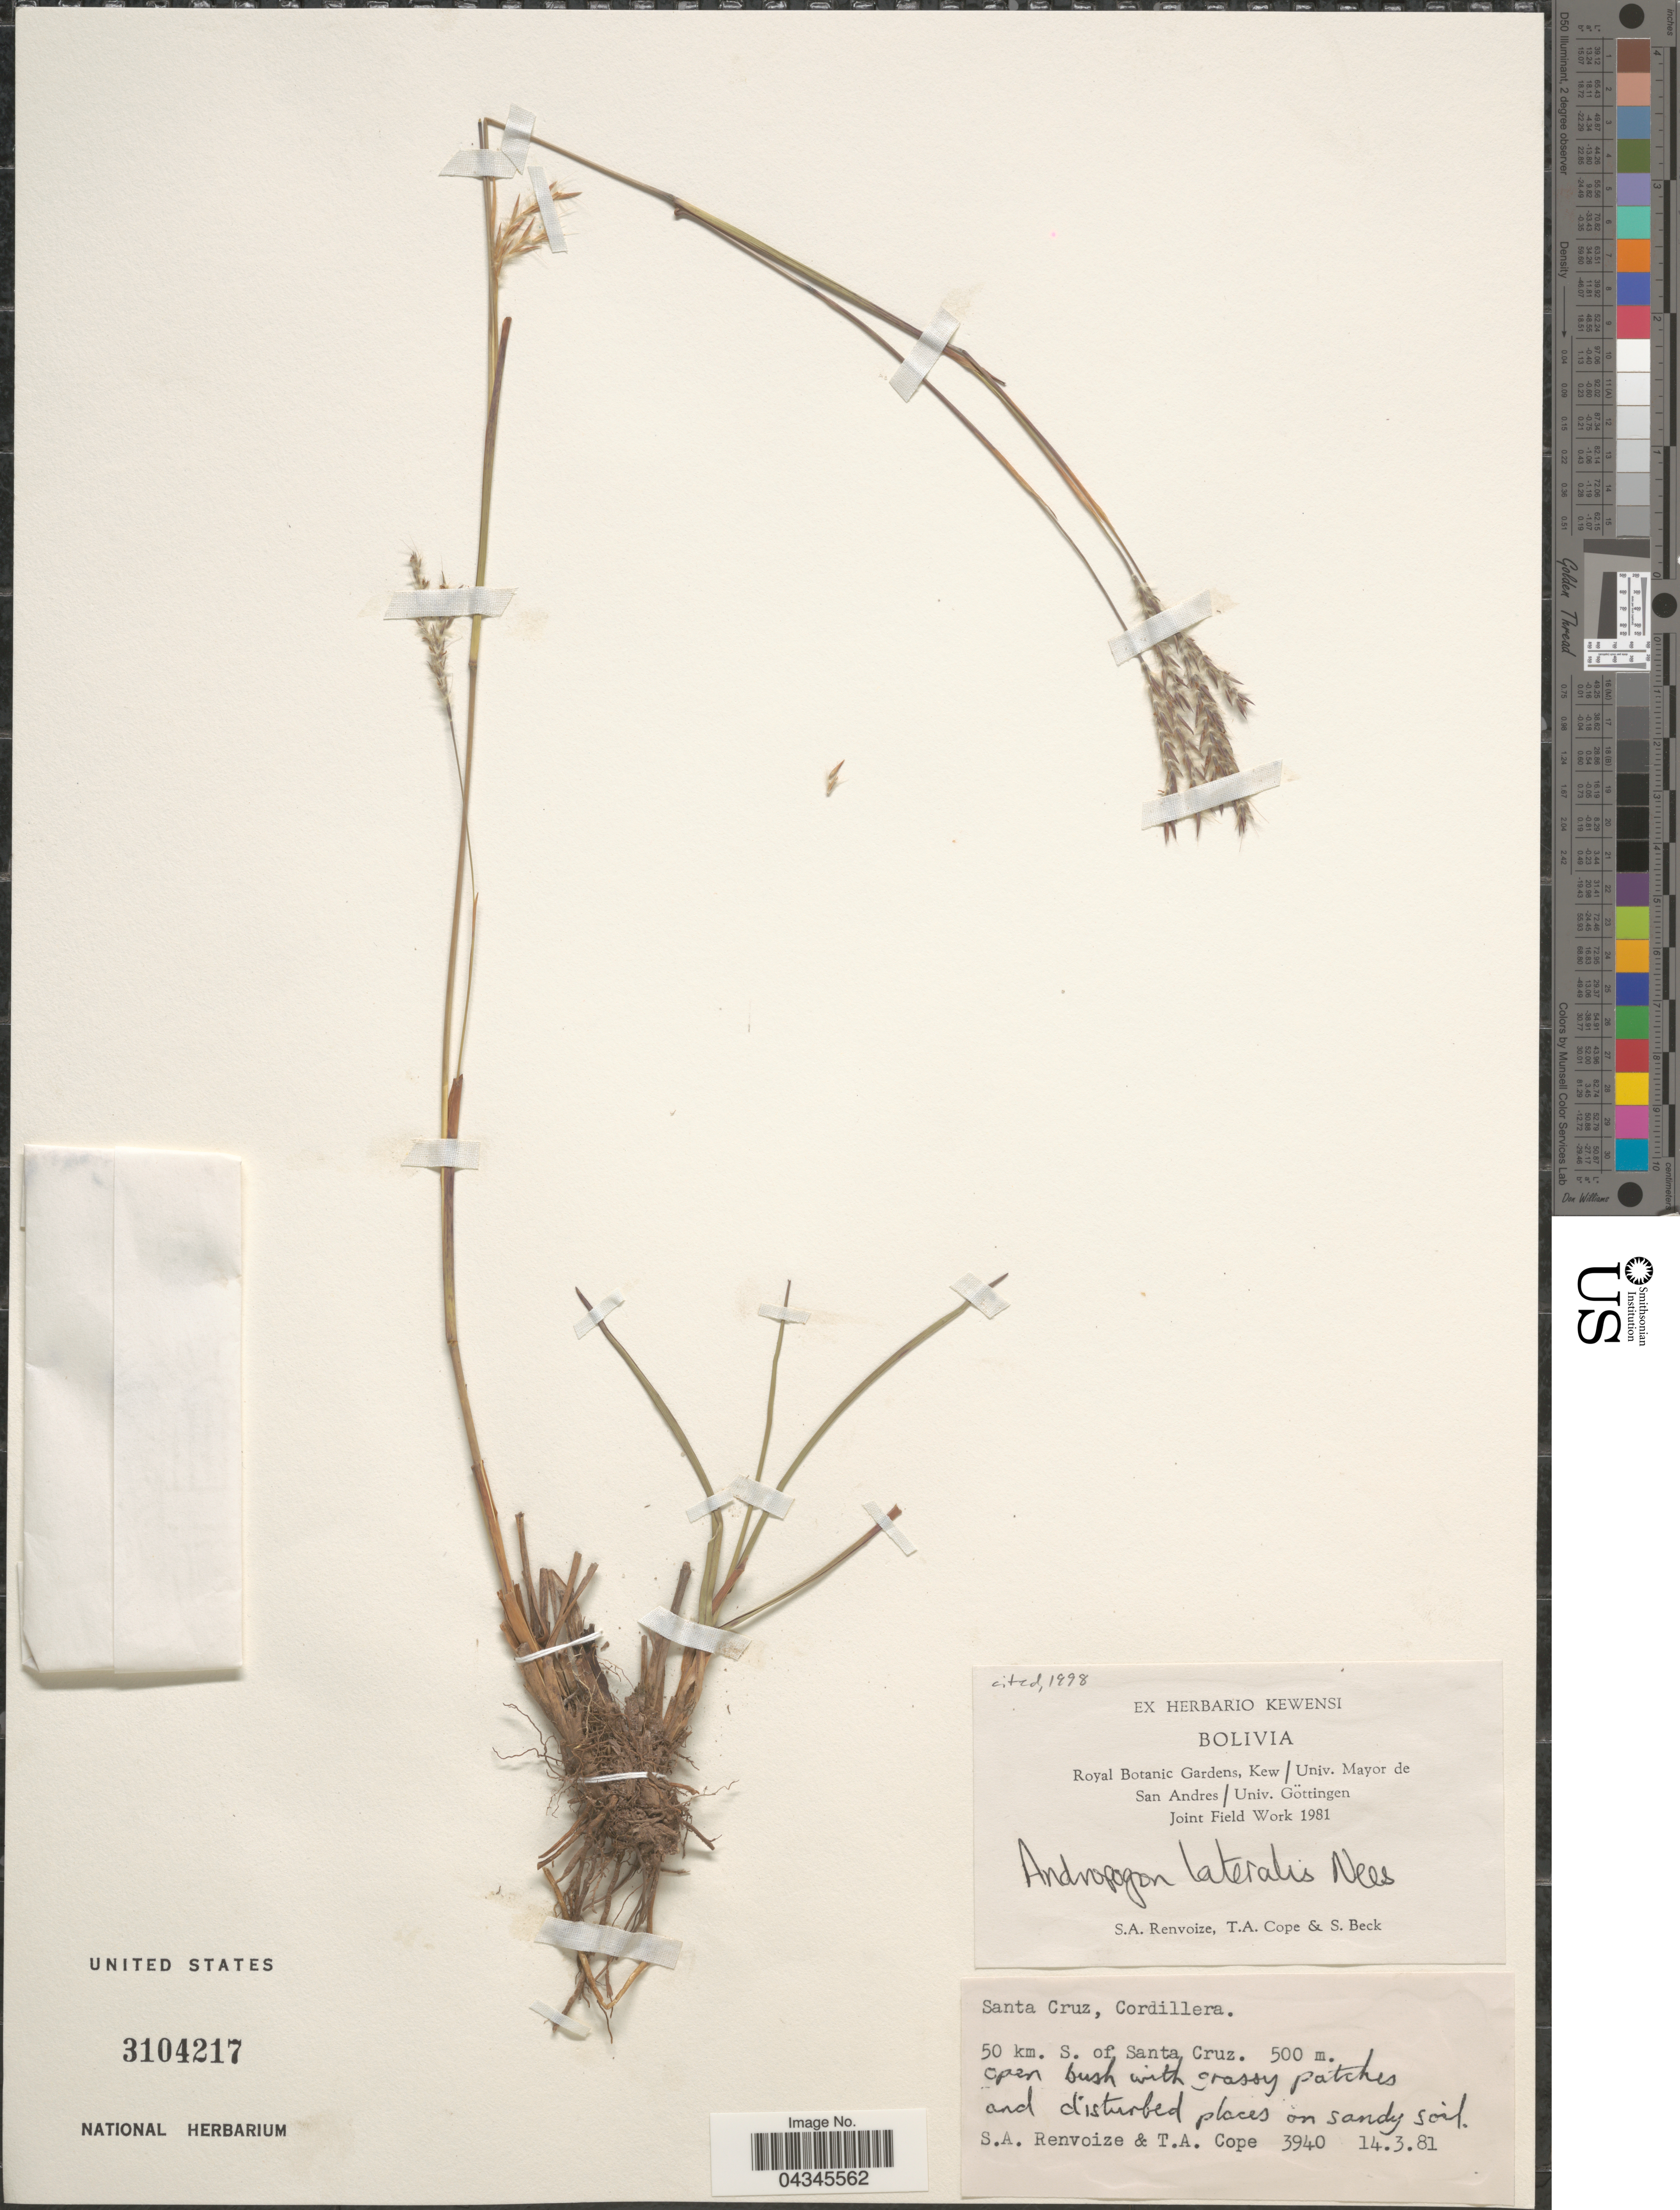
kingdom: Plantae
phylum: Tracheophyta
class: Liliopsida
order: Poales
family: Poaceae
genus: Andropogon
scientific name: Andropogon lateralis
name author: Nees in Mart.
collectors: S. A. Renvoize, T. A. Cope & S. G. Beck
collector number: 3940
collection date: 1981-03-14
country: Bolivia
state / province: Santa Cruz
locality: Royal Botanic Gardens, Kew/ Univ. Mayor de San Andres/ Univ. Göttingen Joint Field Work 1981. Santa Cruz, Cordillera. 50 km. S. of Santa Cruz.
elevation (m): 500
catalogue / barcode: US 3104217